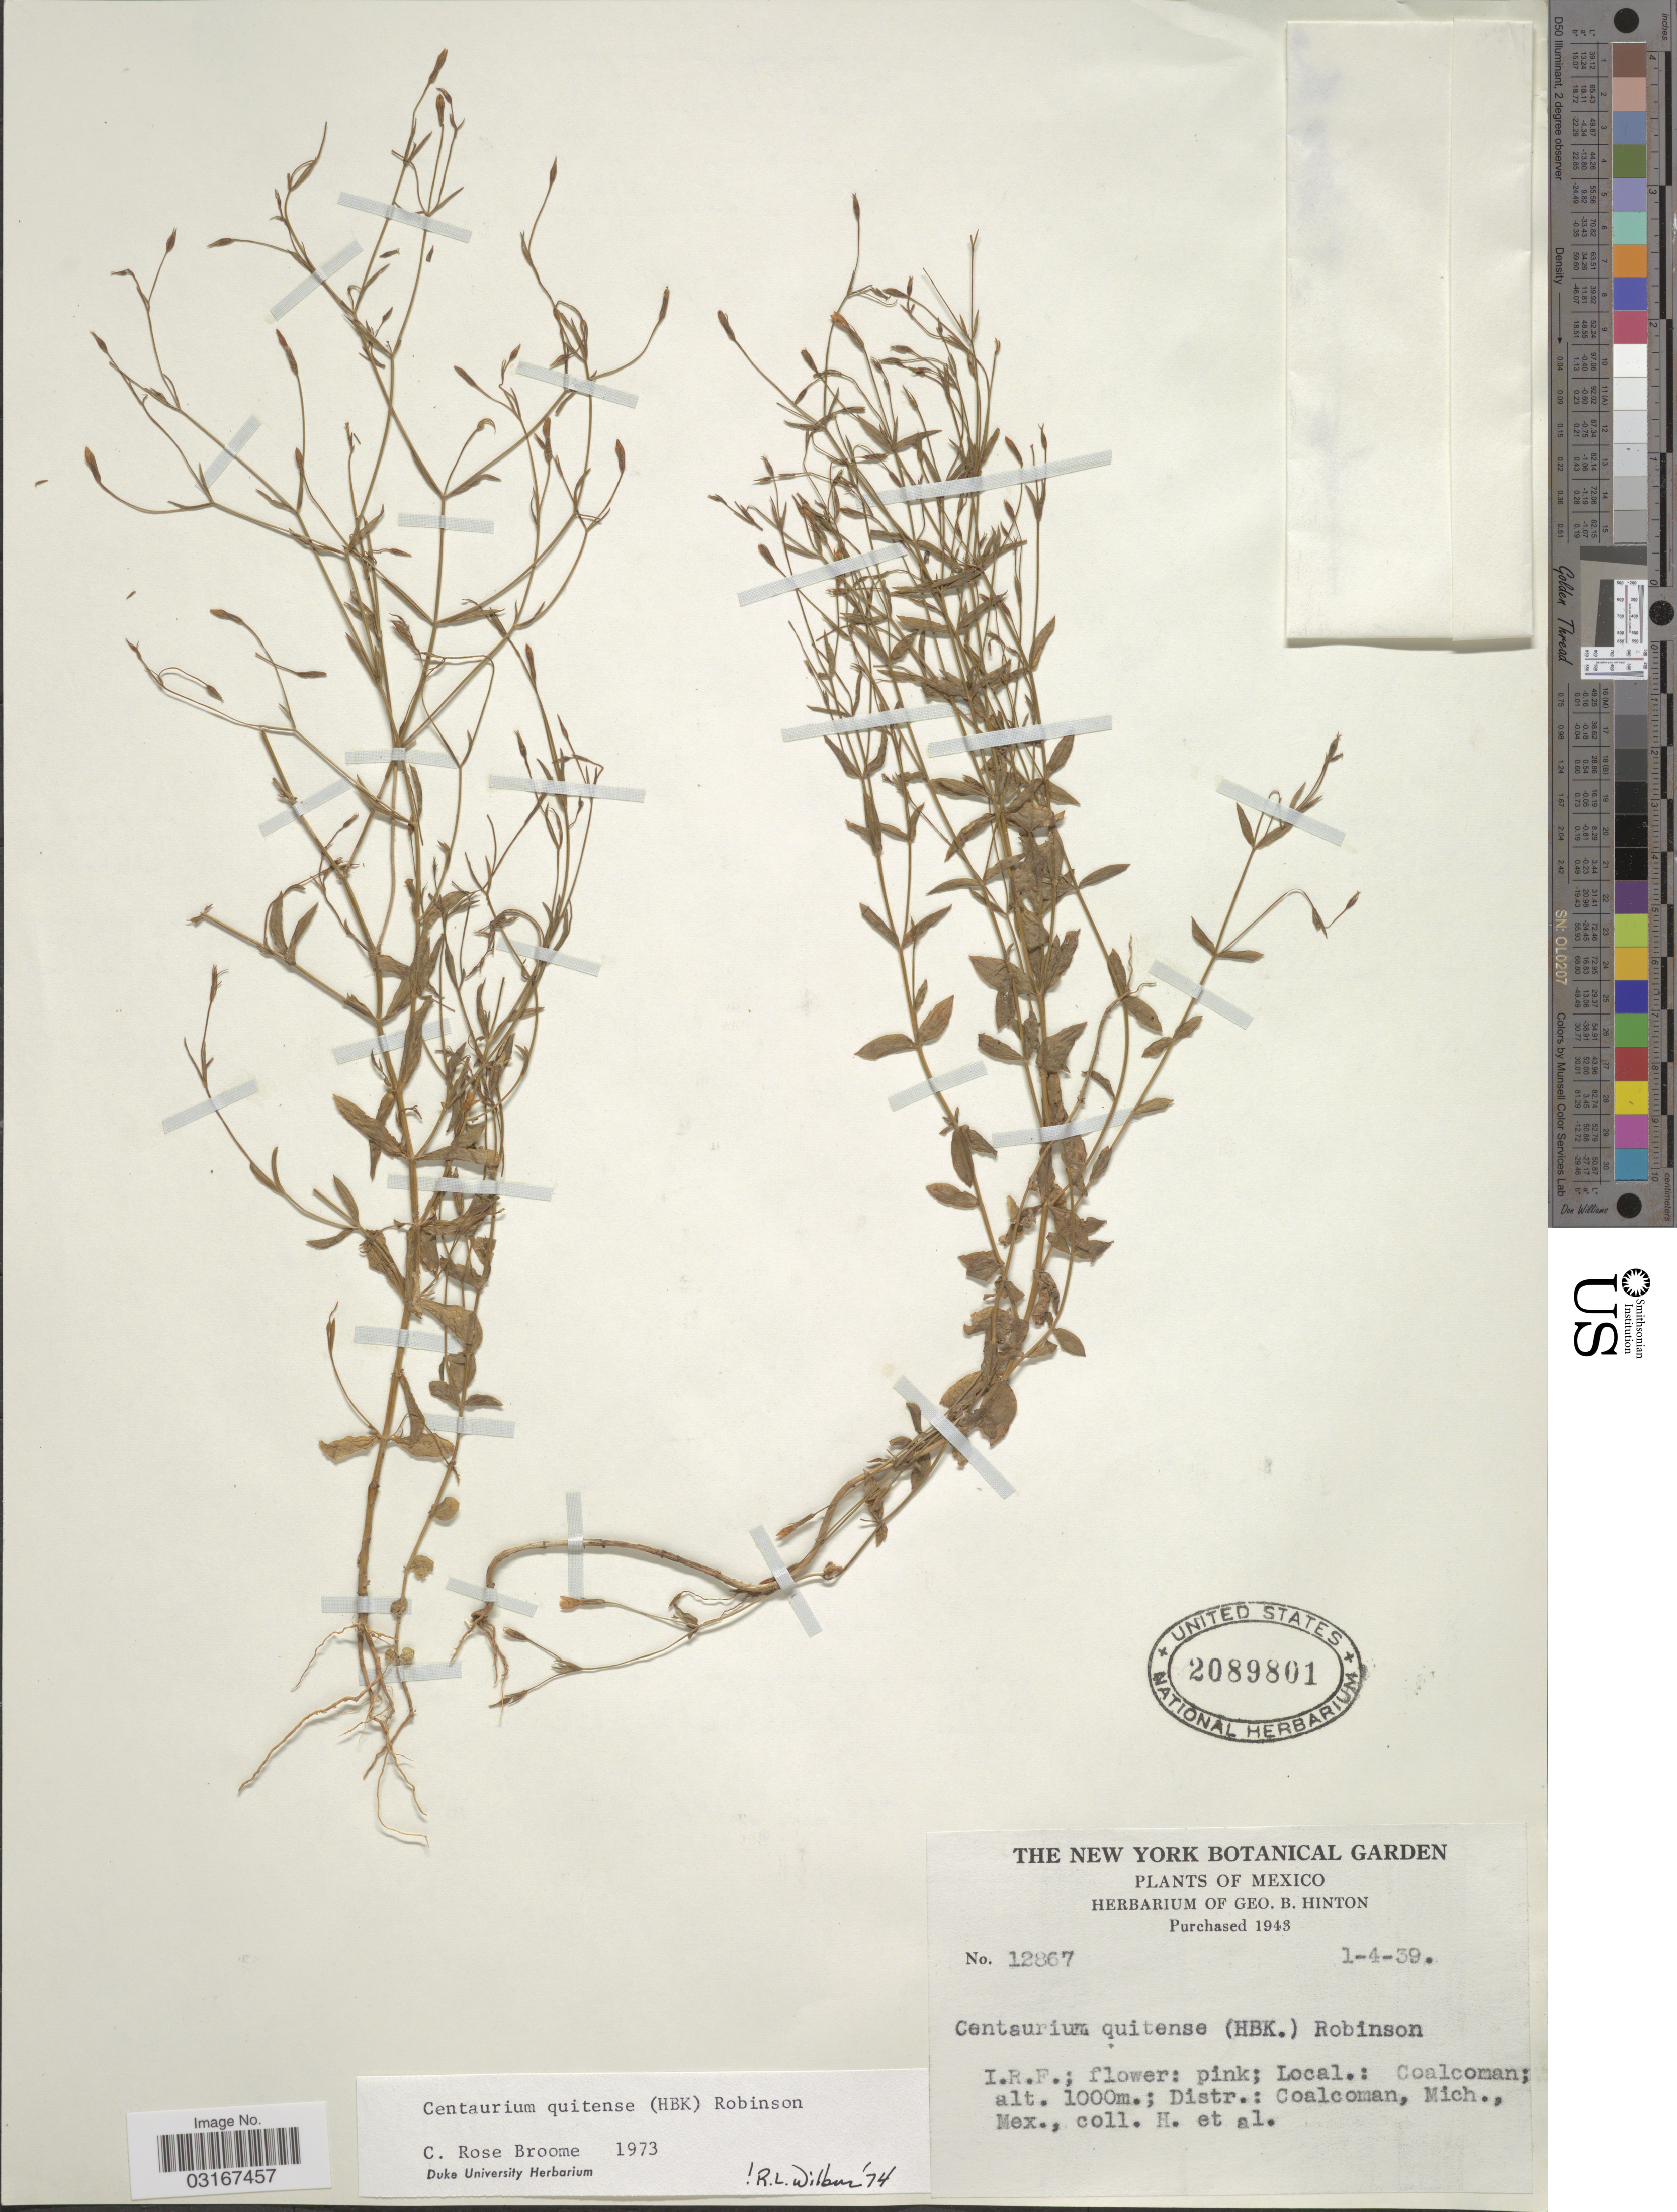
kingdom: Plantae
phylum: Tracheophyta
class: Magnoliopsida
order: Gentianales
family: Gentianaceae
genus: Centaurium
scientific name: Centaurium quitense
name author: (Kunth) B.L. Rob.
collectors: G. B. Hinton & et al.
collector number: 12867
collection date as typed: Transcribed d/m/y: 1/4/39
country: Mexico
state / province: Michoacán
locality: Coalcoman; Distr.: Coalcoman.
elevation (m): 1000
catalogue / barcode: US 2089801